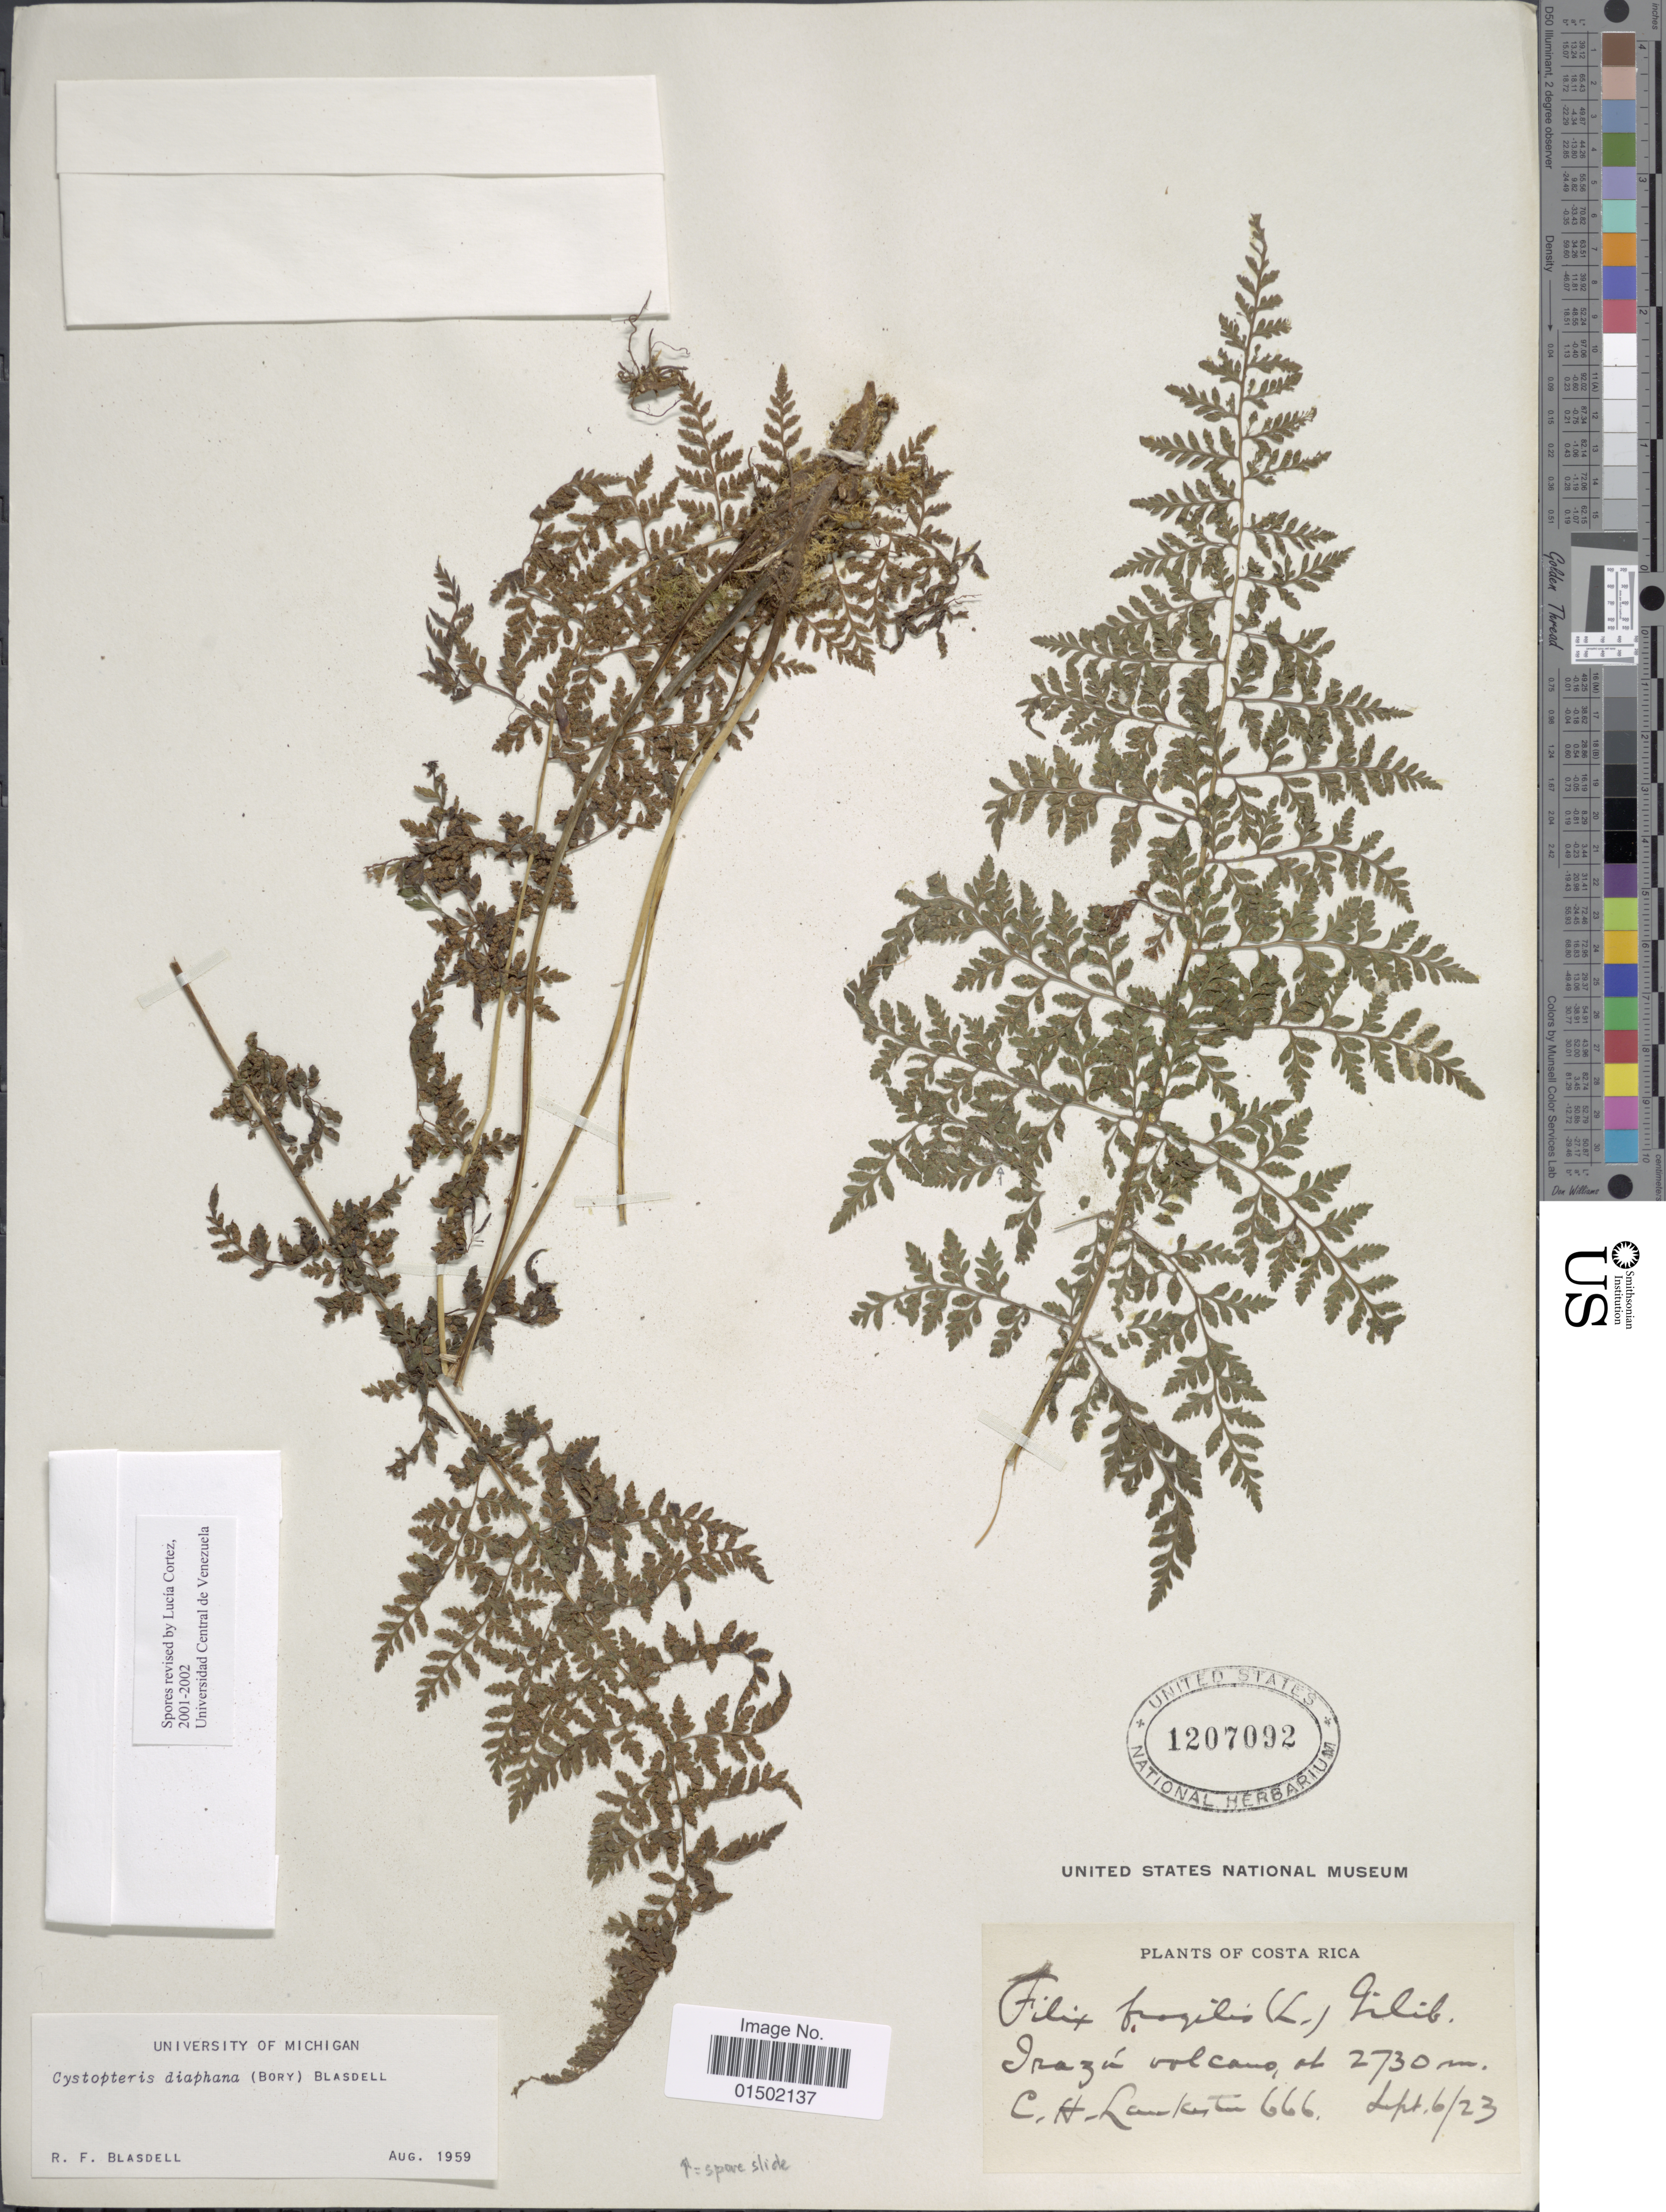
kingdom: Plantae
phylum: Tracheophyta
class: Polypodiopsida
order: Polypodiales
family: Cystopteridaceae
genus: Cystopteris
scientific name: Cystopteris diaphana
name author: (Bory) Blasdell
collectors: C. H. Lankester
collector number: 666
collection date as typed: Transcribed d/m/y: 6/9/23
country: Costa Rica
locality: Irazu Volcano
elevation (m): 2730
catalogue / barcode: US 1207092